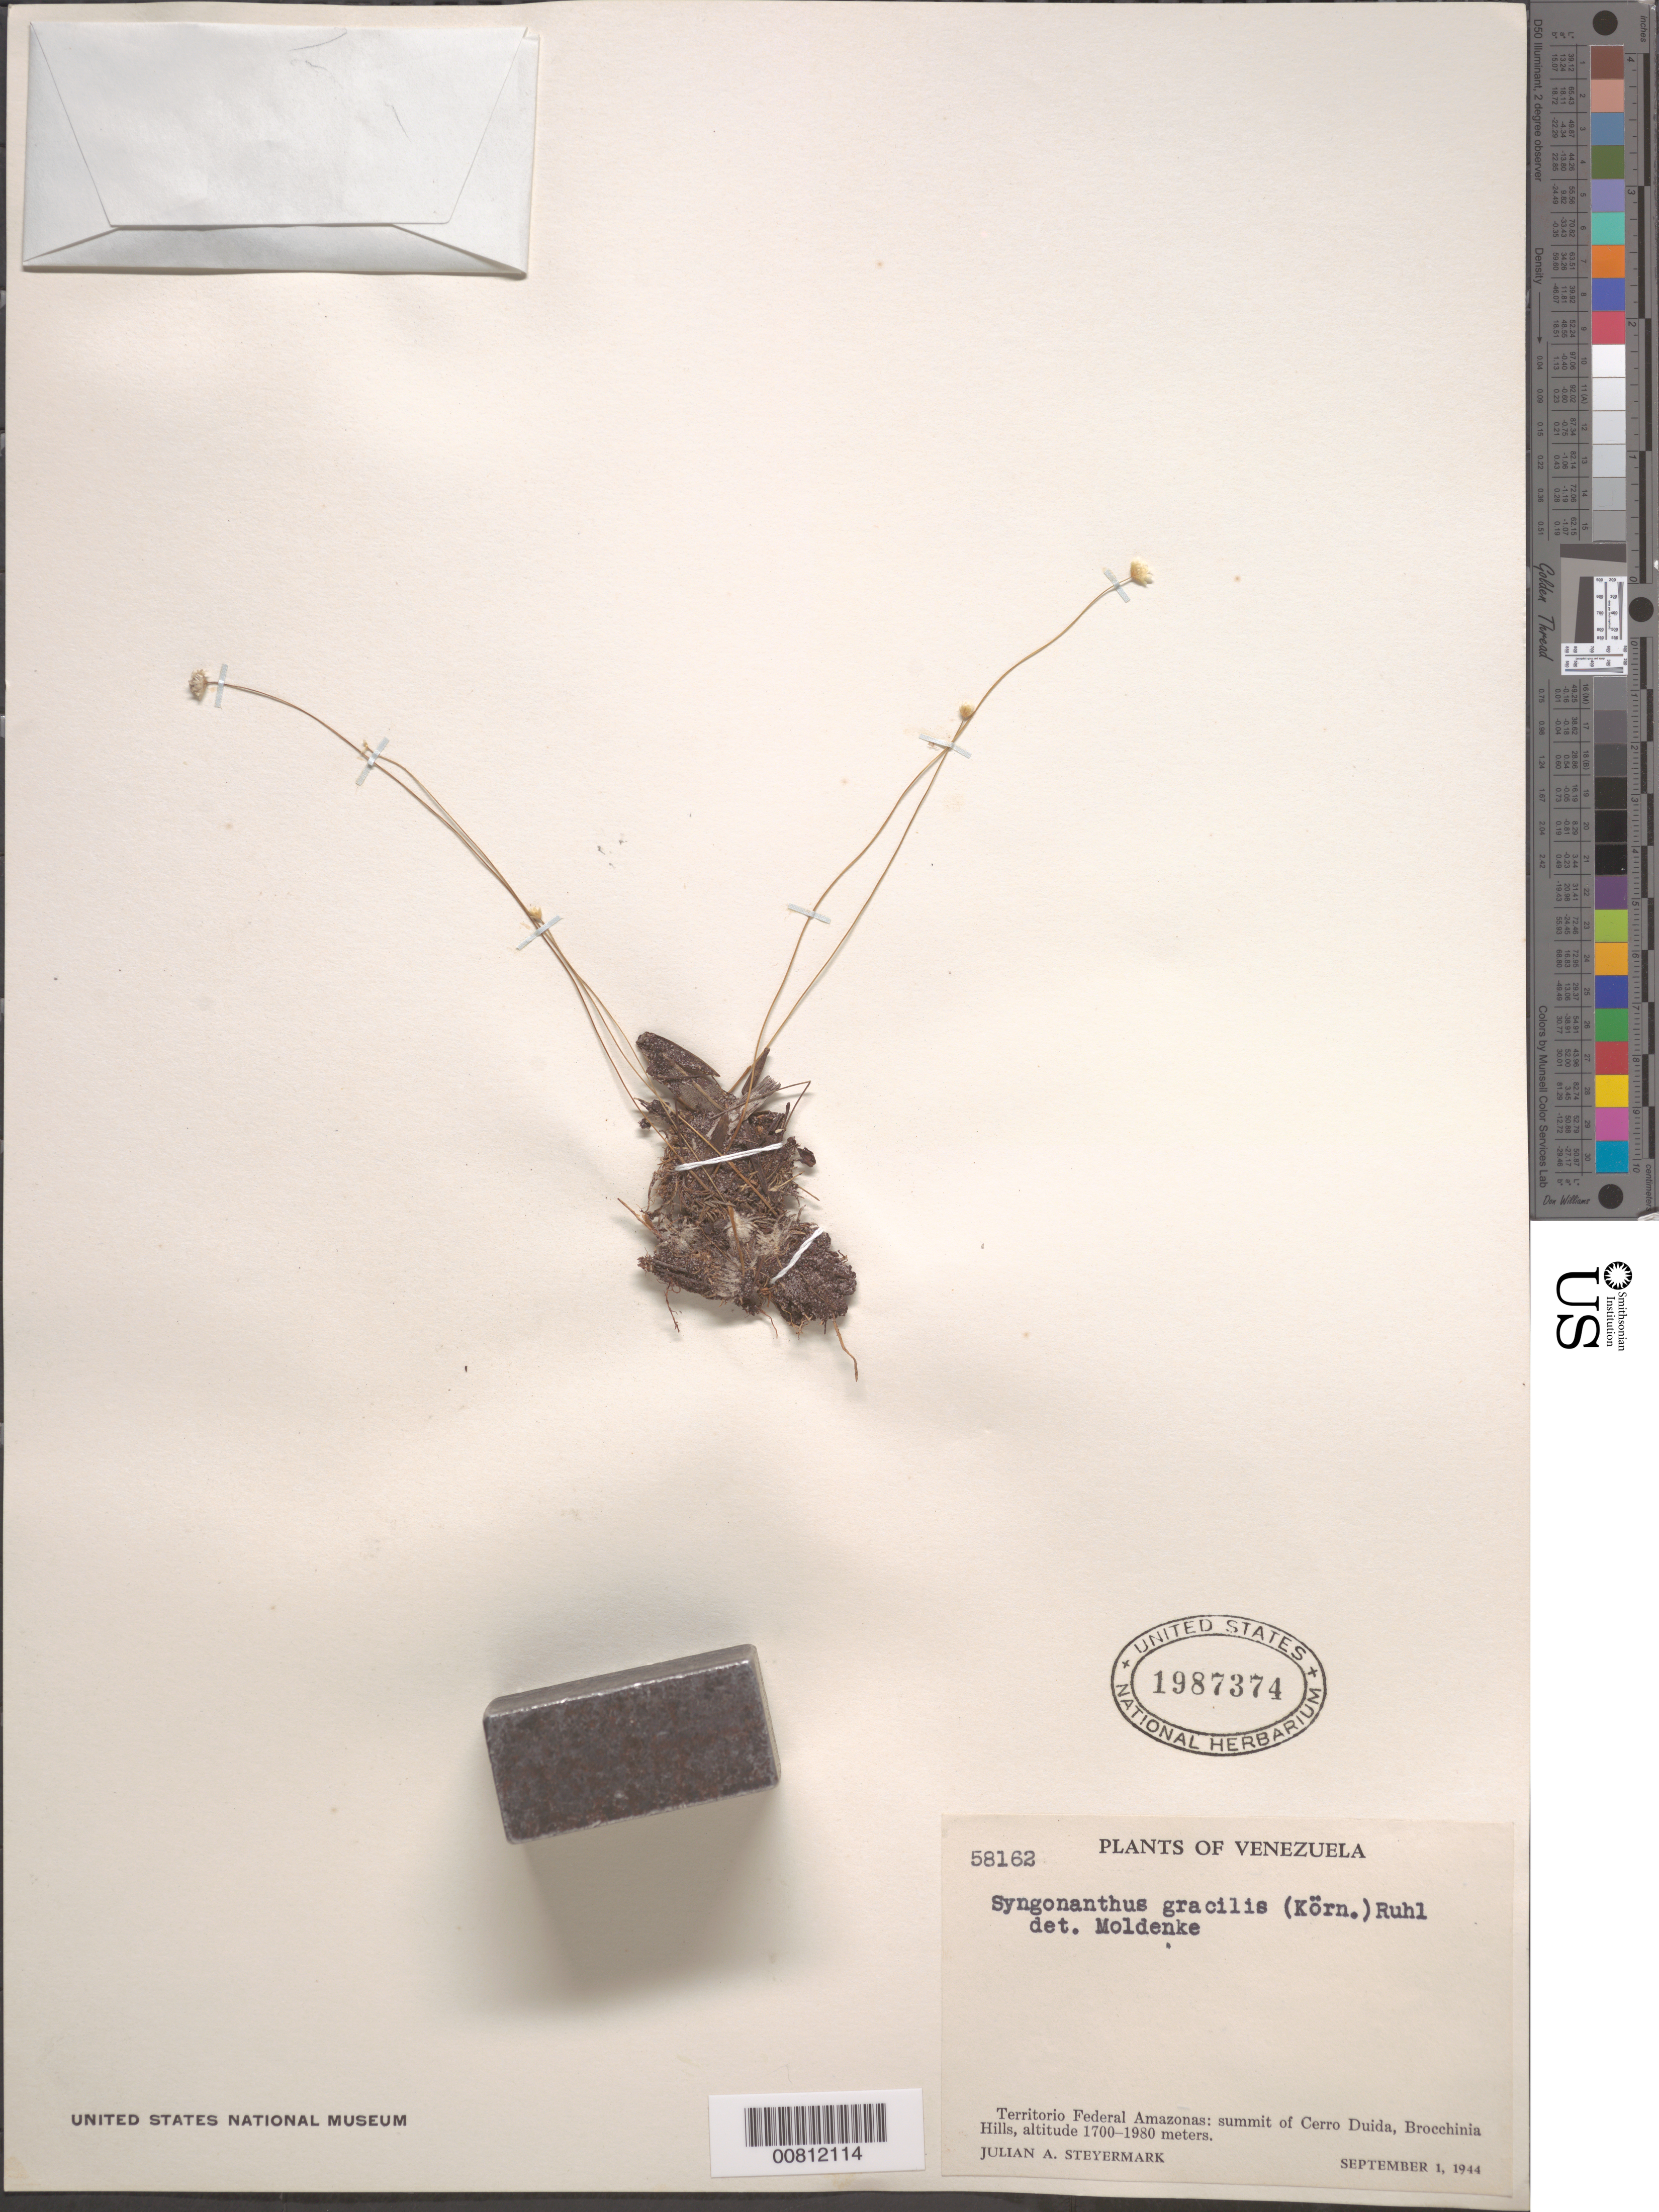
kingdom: Plantae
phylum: Tracheophyta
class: Liliopsida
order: Poales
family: Eriocaulaceae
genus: Syngonanthus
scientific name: Syngonanthus gracilis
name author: (Bong.) Ruhland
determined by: Moldenke, H. N.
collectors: J. Steyermark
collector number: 58162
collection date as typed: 1-Sep-44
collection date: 1944-09-01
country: Venezuela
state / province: Amazonas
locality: Cerro Duida, summit, Brocchinia Hills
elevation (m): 1700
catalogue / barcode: US 1987374